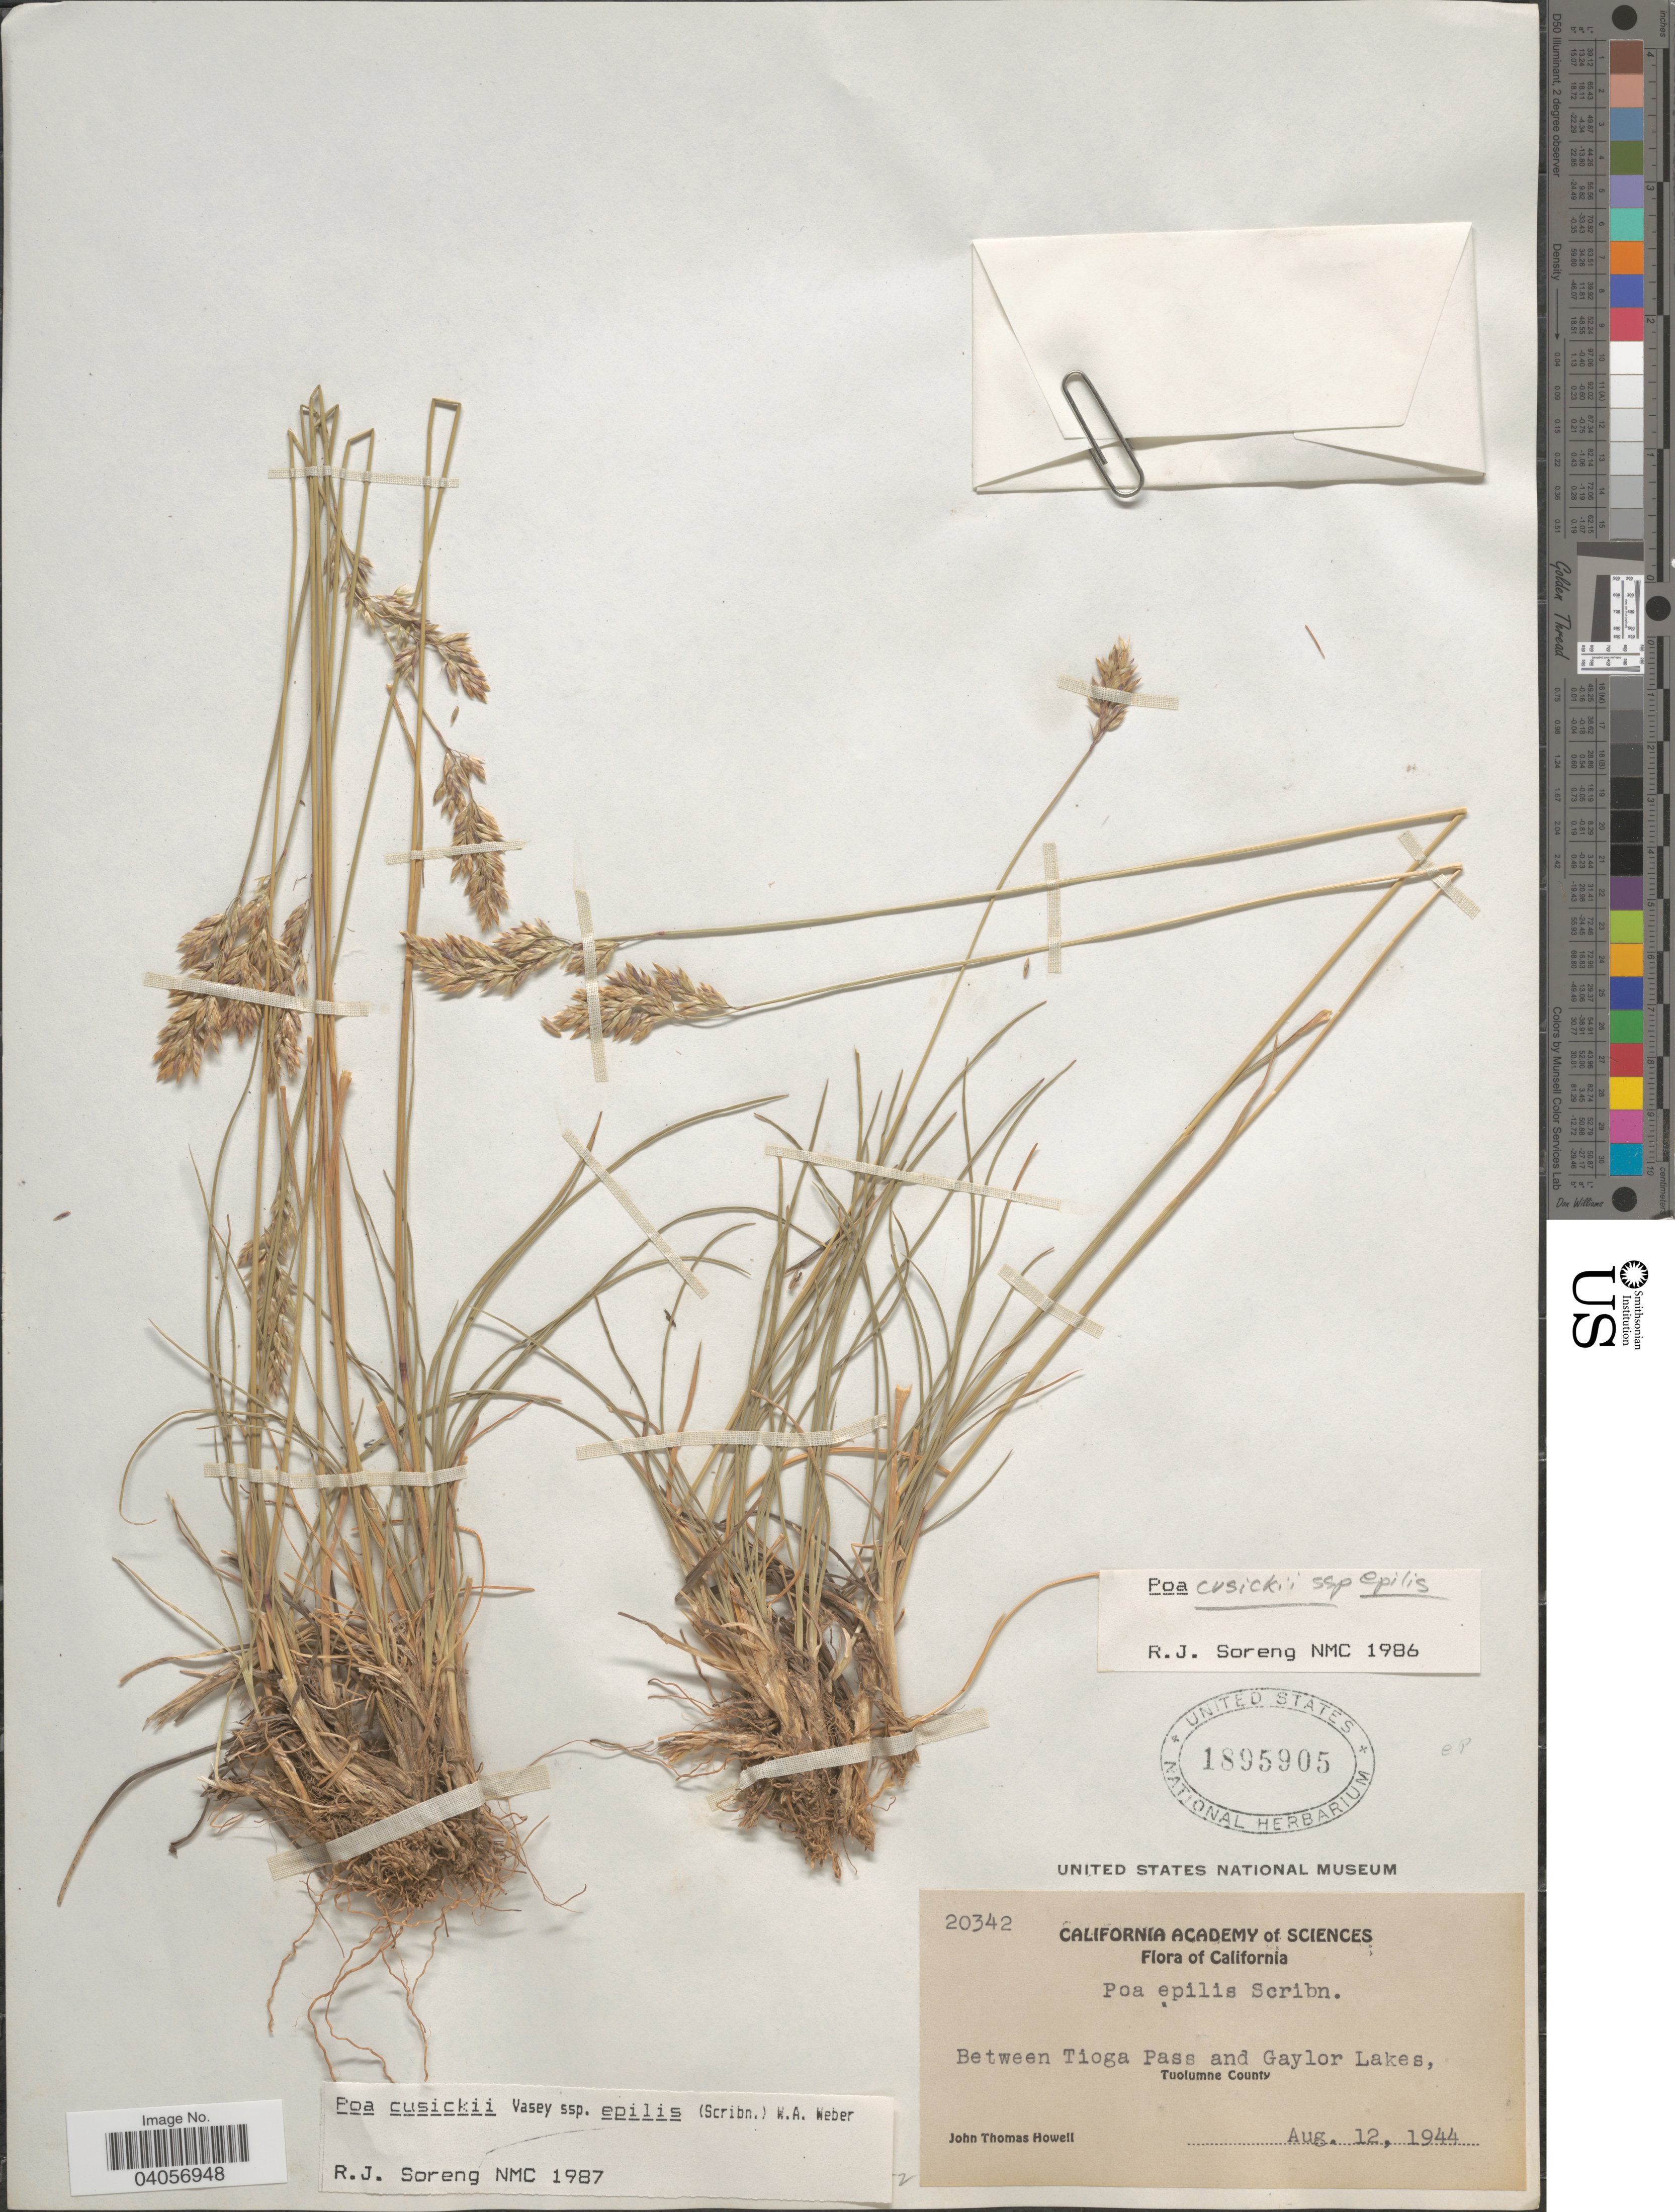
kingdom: Plantae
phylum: Tracheophyta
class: Liliopsida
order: Poales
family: Poaceae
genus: Poa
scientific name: Poa cusickii subsp. epilis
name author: (Scribn.) W.A. Weber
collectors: J. T. Howell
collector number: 20342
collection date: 1944-08-12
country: United States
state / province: California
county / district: Tuolumne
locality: Between Tioga Pass and Gaylor Lakes, Tuolumne County.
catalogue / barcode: US 1895905